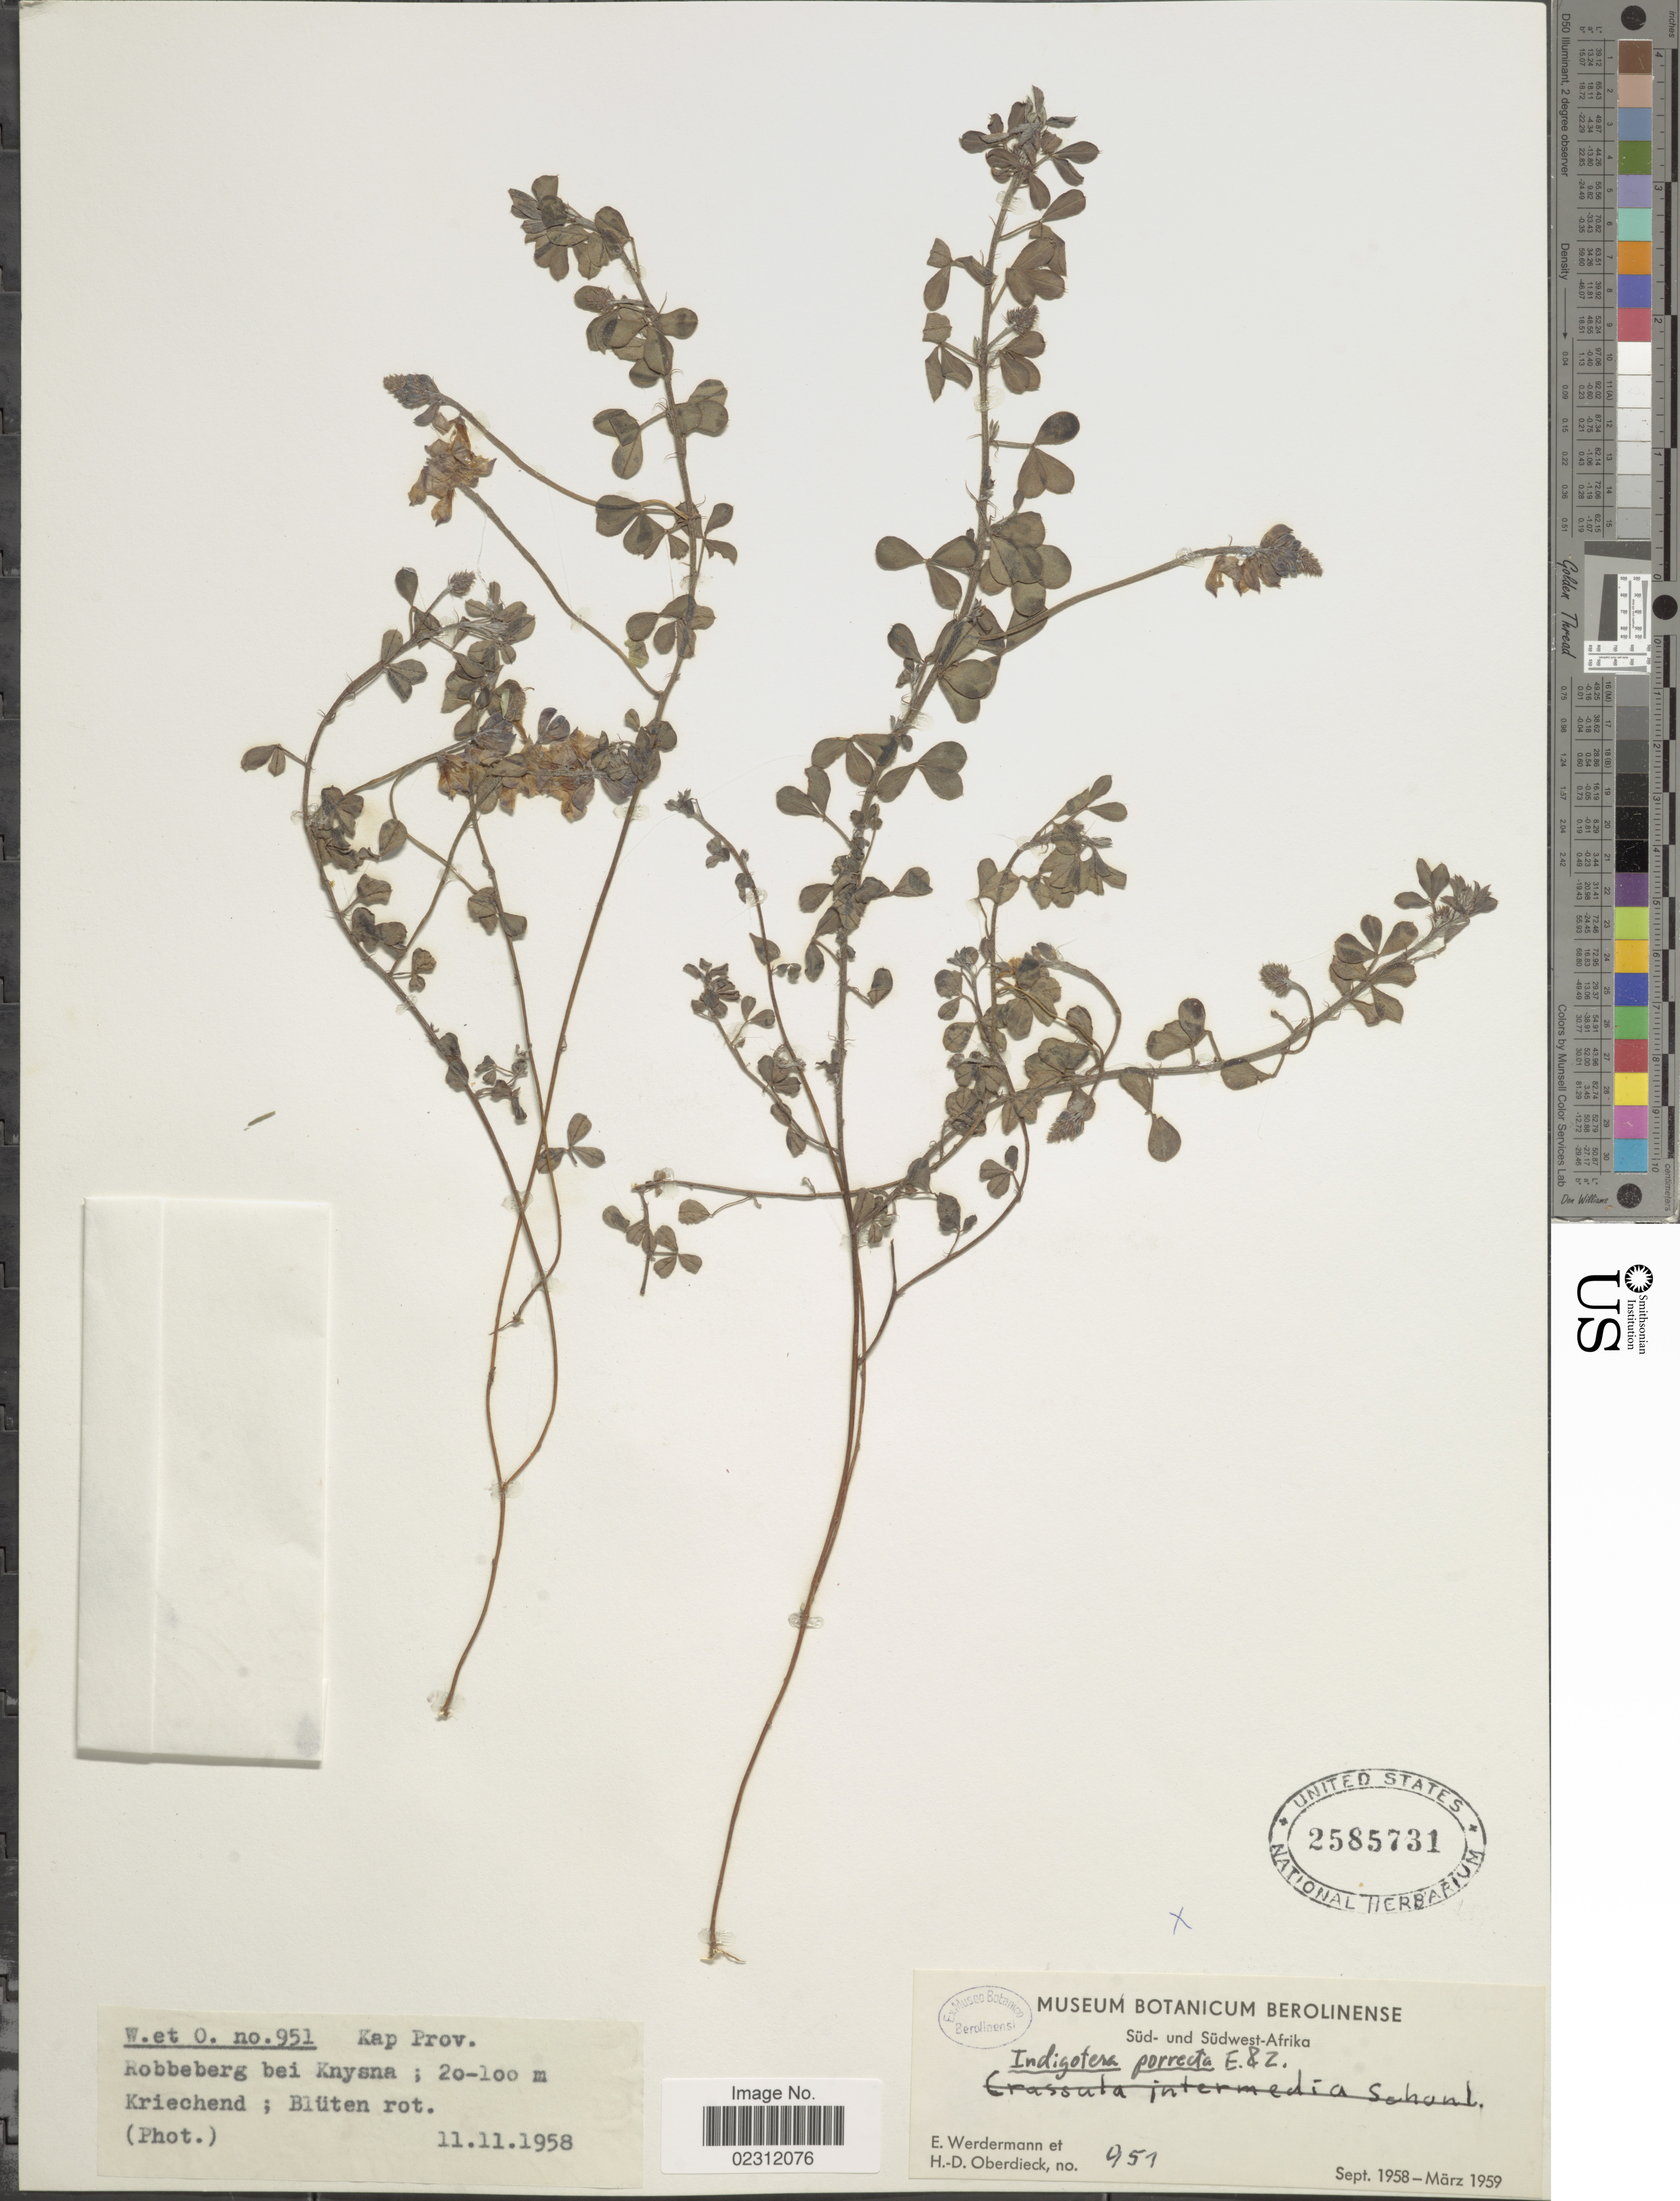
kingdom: Plantae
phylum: Tracheophyta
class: Magnoliopsida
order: Fabales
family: Fabaceae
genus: Indigofera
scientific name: Indigofera porrecta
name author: Eckl. & Zeyh.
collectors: E. Werdermann & H. Oberdieck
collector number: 951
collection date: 1958-11-11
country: South Africa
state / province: Western Cape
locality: Kap Prov., Robbeberg bei Knysna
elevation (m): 20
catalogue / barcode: US 2585731